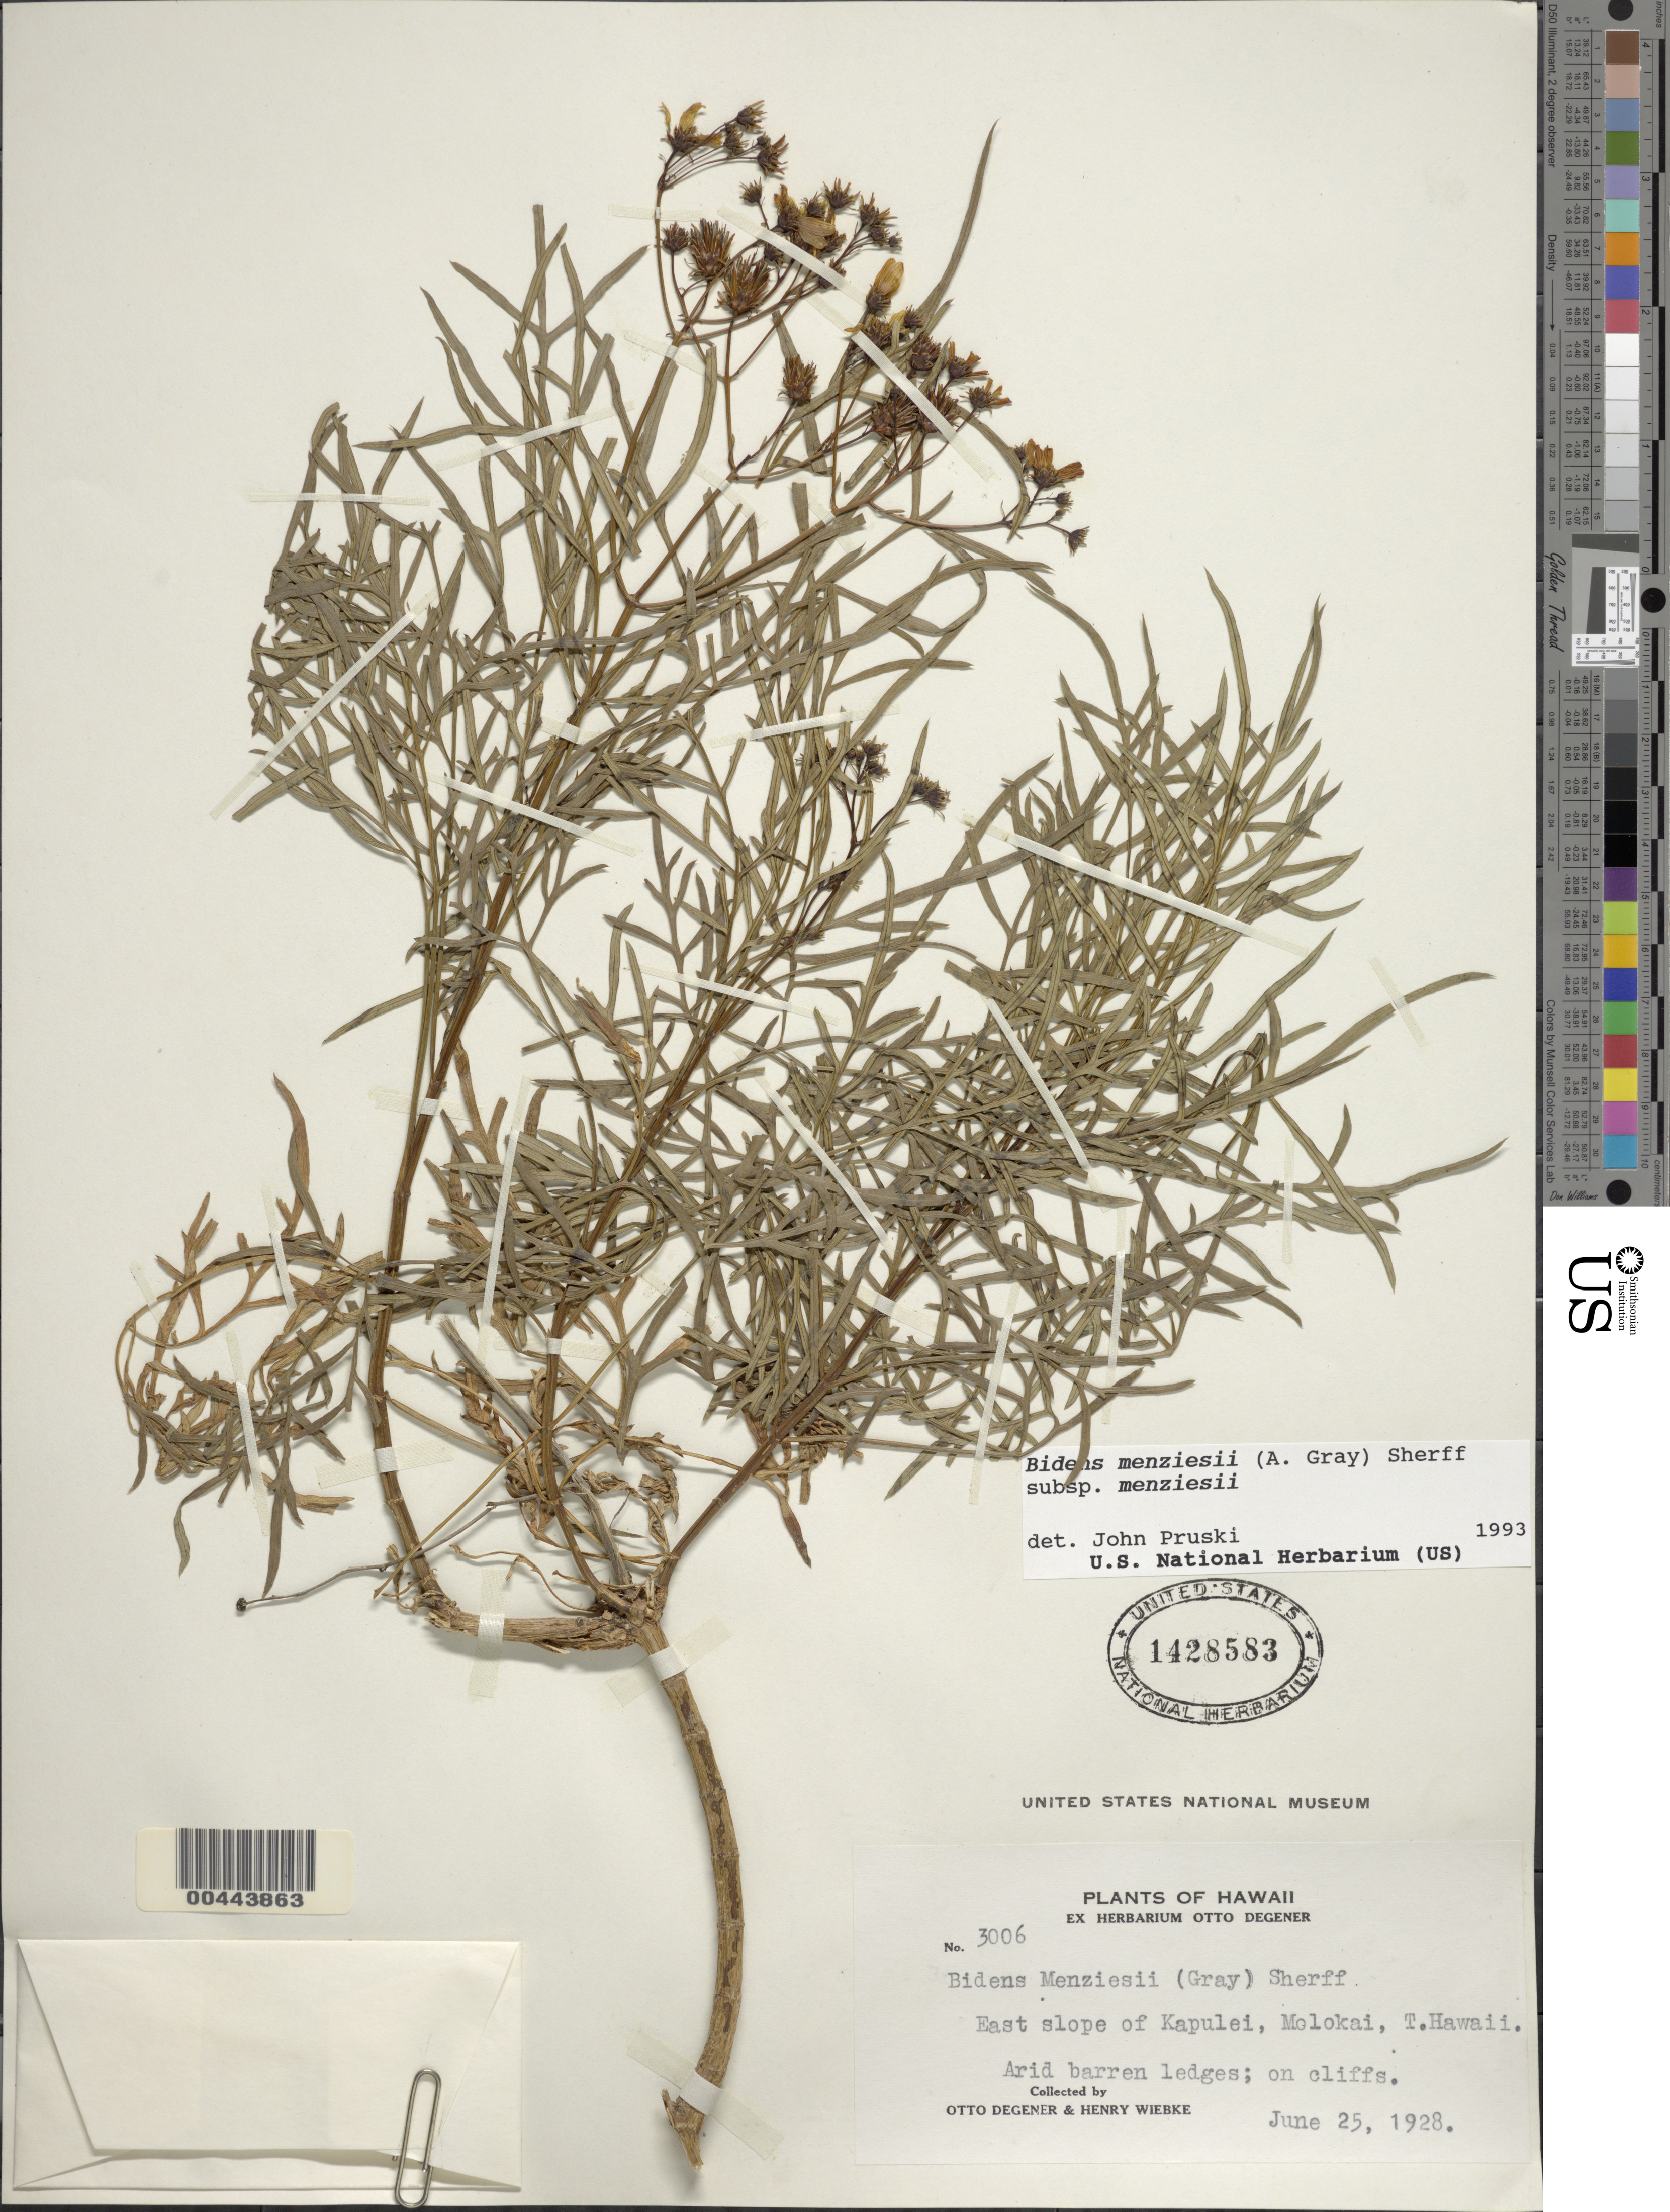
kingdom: Plantae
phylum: Tracheophyta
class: Magnoliopsida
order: Asterales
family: Asteraceae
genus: Bidens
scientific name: Bidens menziesii subsp. menziesii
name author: (A. Gray) Sherff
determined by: Pruski, J. F.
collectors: O. Degener & H. Wiebke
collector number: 3006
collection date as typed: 25 Jun 1928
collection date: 1928-06-25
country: United States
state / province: Hawaii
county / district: Maui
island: Moloka'i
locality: East slope of Kapulei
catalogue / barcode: US 1428583